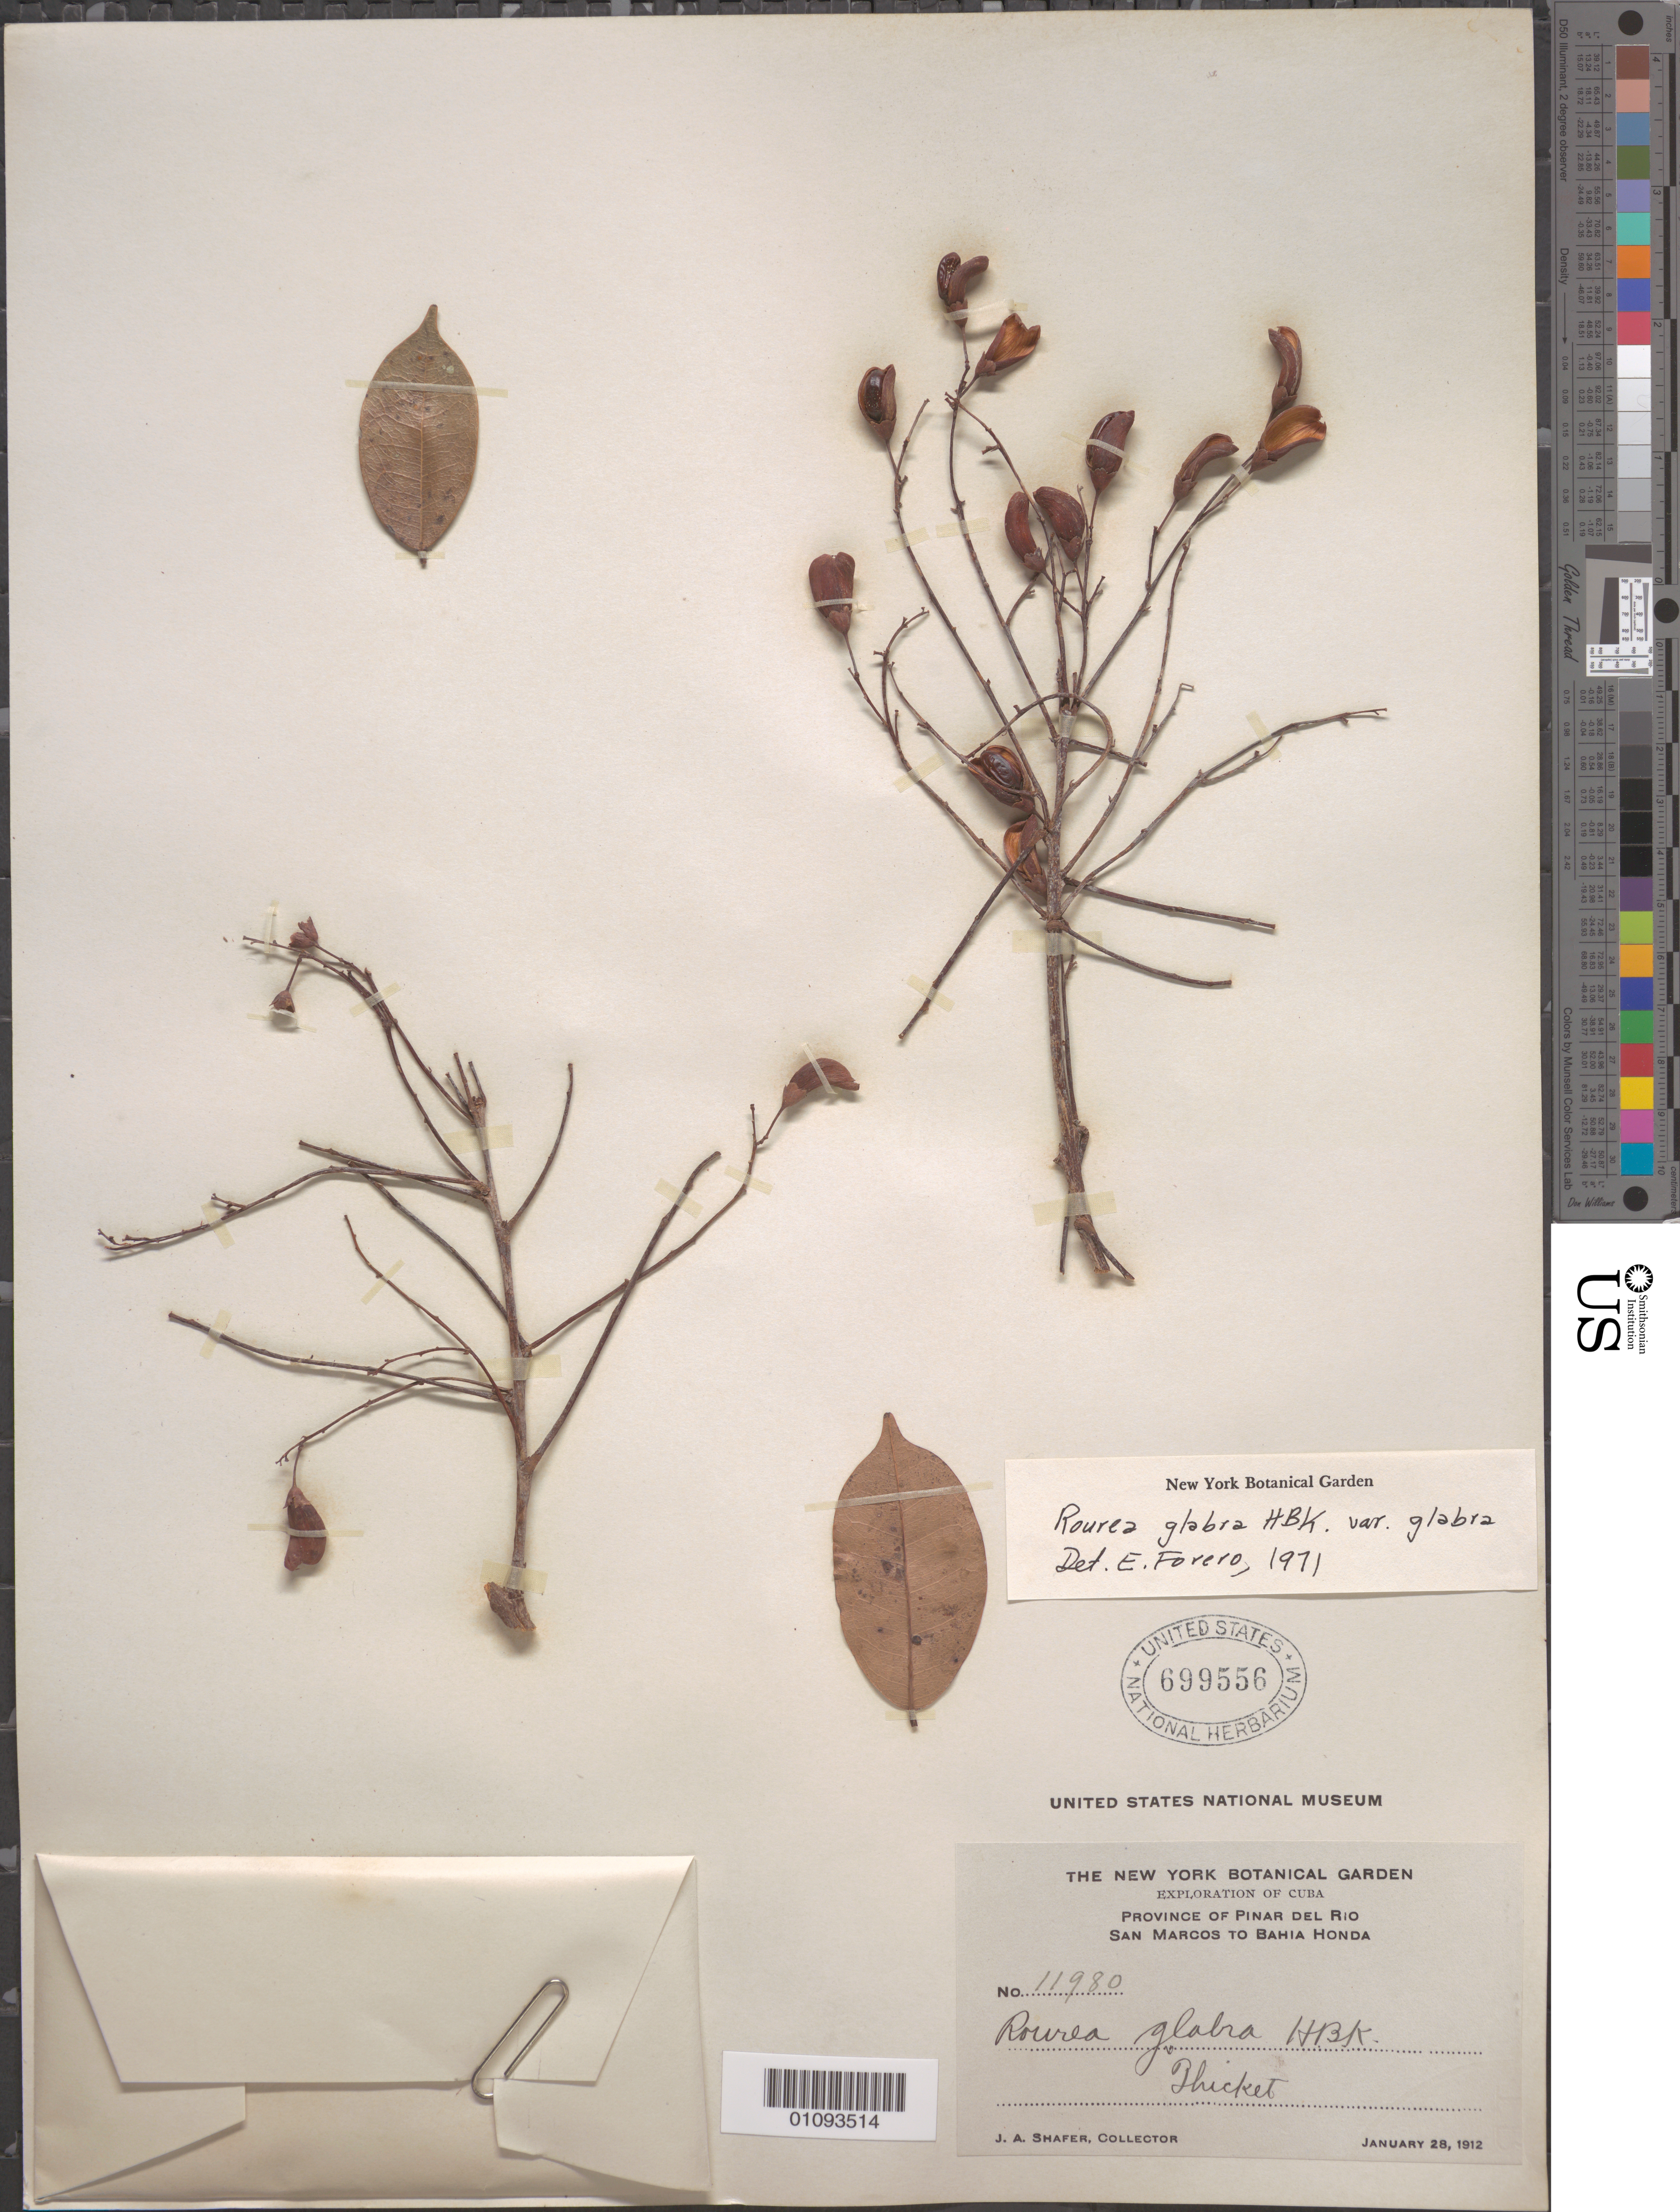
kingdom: Plantae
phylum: Tracheophyta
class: Magnoliopsida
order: Oxalidales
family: Connaraceae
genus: Rourea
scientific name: Rourea glabra var. glabra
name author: Kunth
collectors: J. A. Shafer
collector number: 11980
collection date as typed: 28 Jan 1912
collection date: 1912-01-28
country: Cuba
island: Cuba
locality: Thickets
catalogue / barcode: US 699556